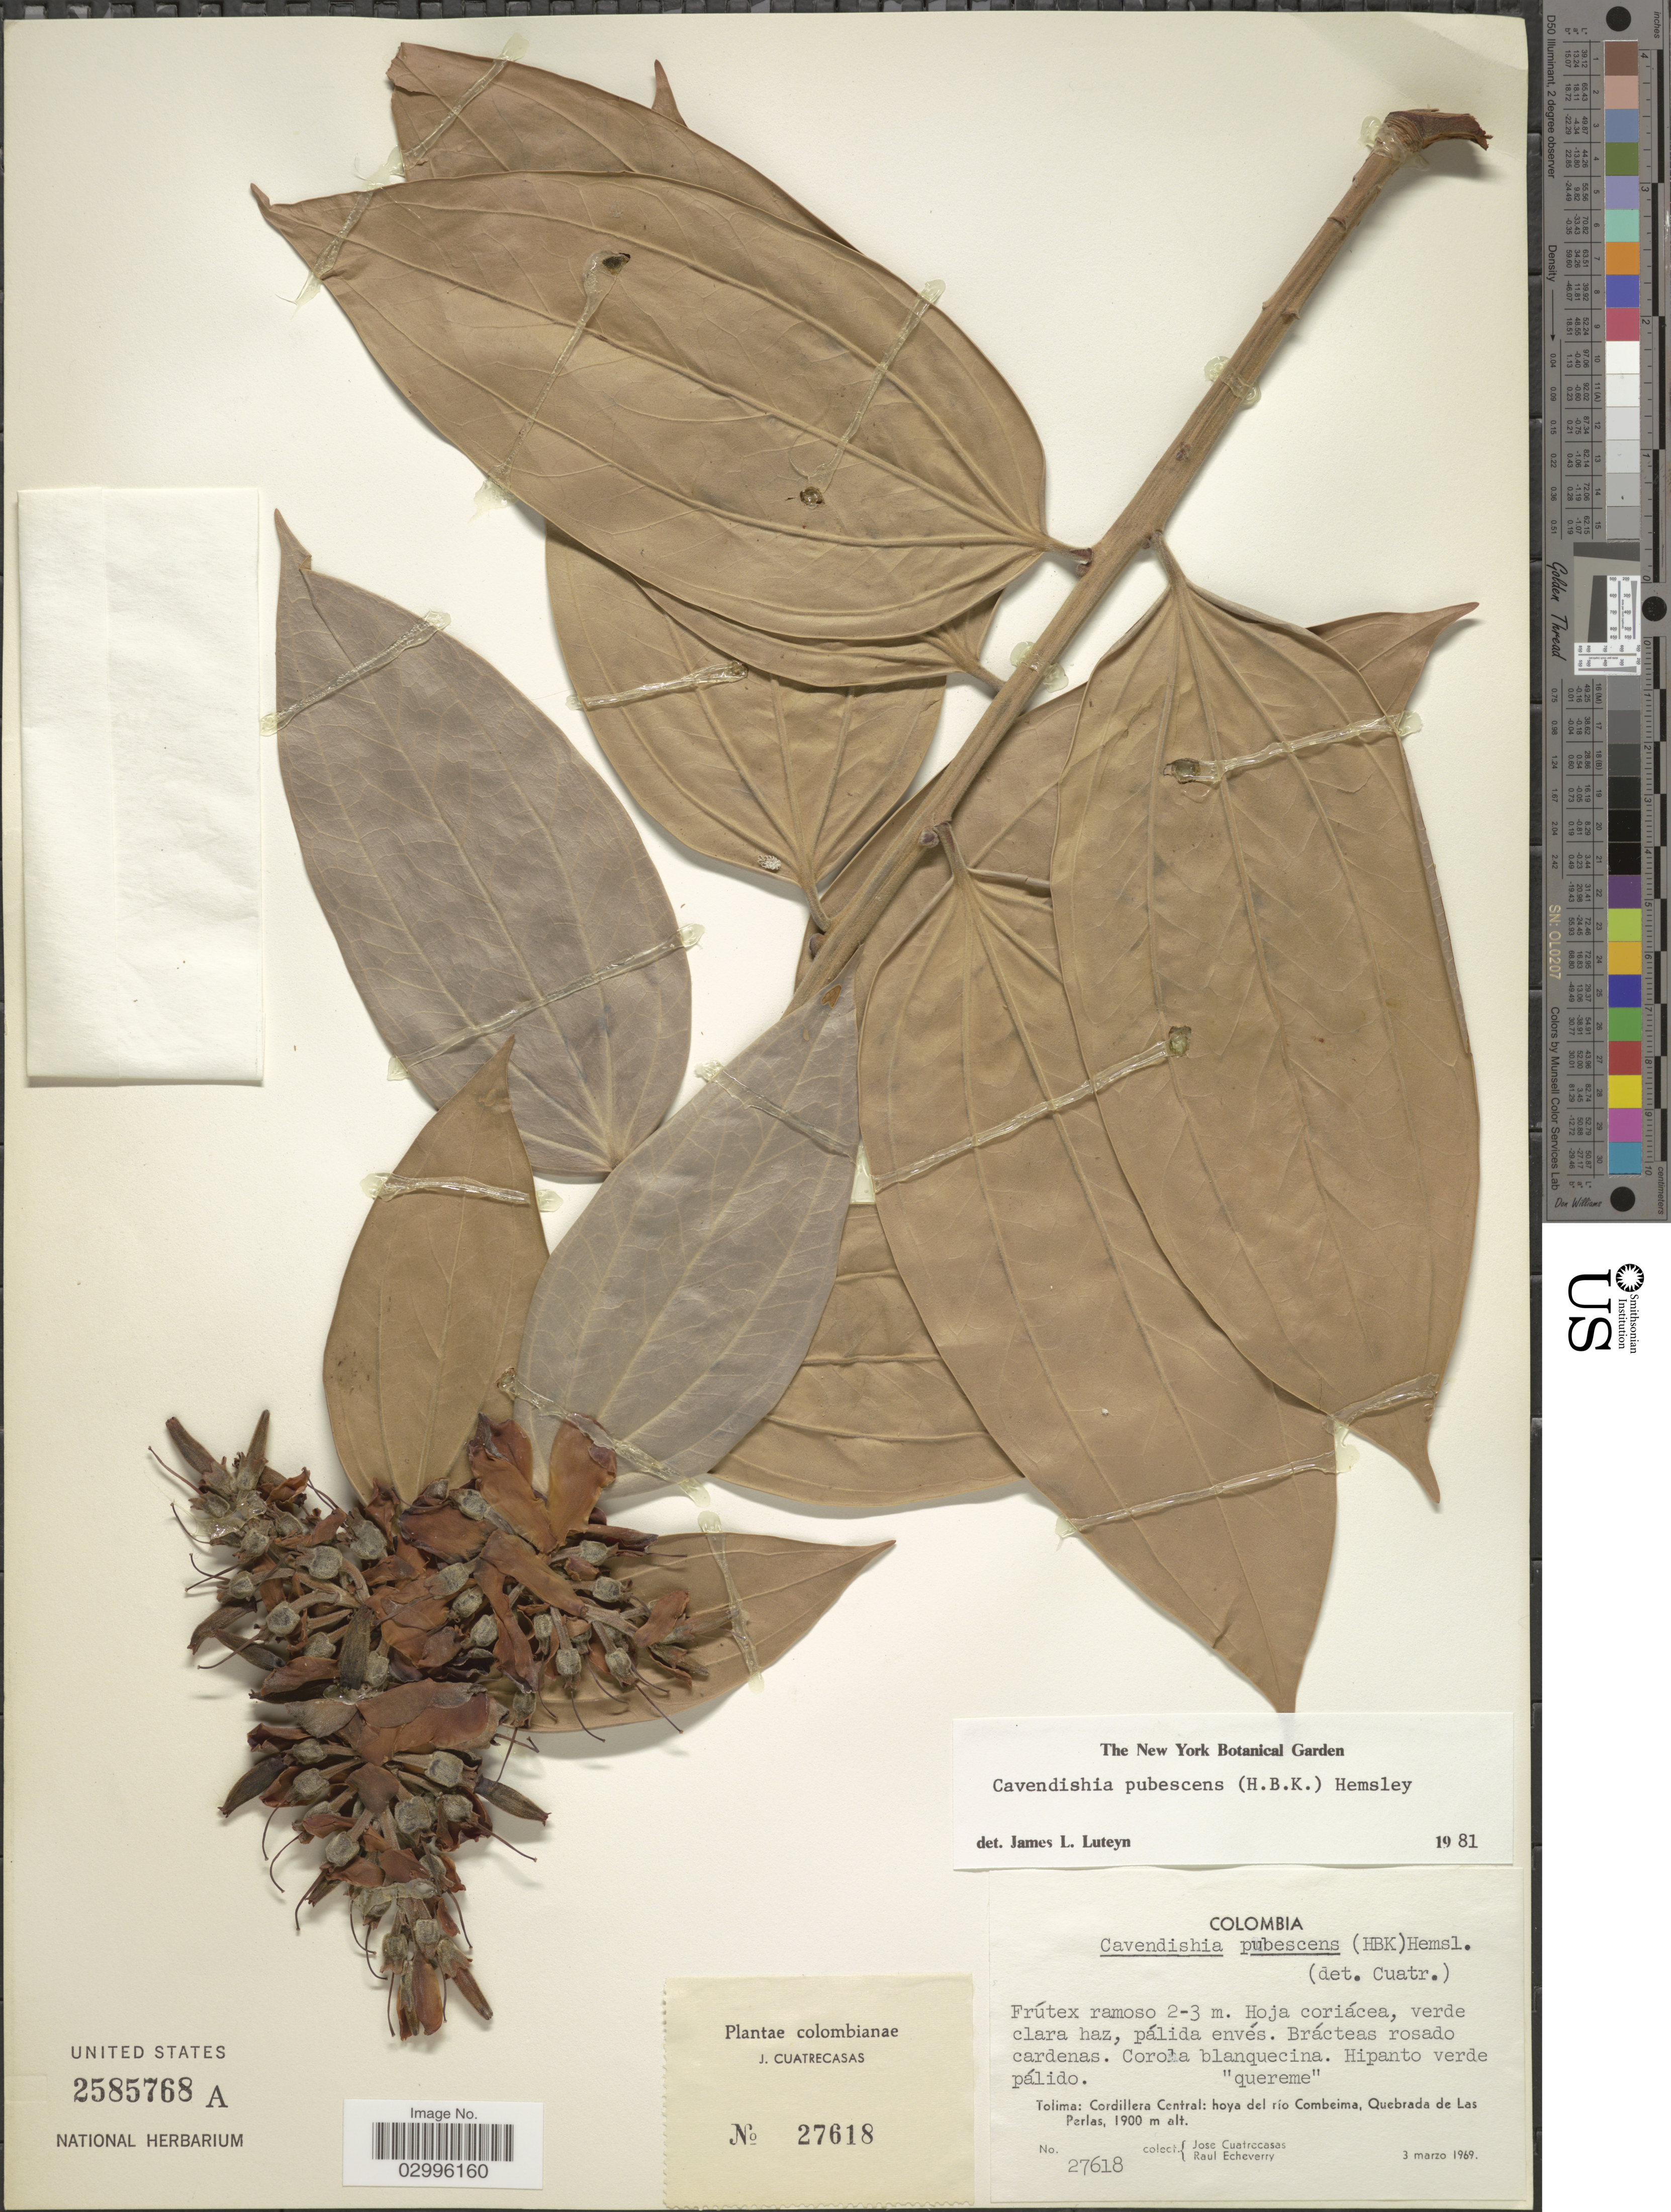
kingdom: Plantae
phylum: Tracheophyta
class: Magnoliopsida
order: Ericales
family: Ericaceae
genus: Cavendishia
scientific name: Cavendishia pubescens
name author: (Kunth) Hemsl.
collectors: J. Cuatrecasas & R. Echeverry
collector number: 27618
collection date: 1969-03-03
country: Colombia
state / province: Tolima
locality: Cordillera Central: hoya del río Combeima, Quebrada de Las Perlas.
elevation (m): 1900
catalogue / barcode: US 2585768A